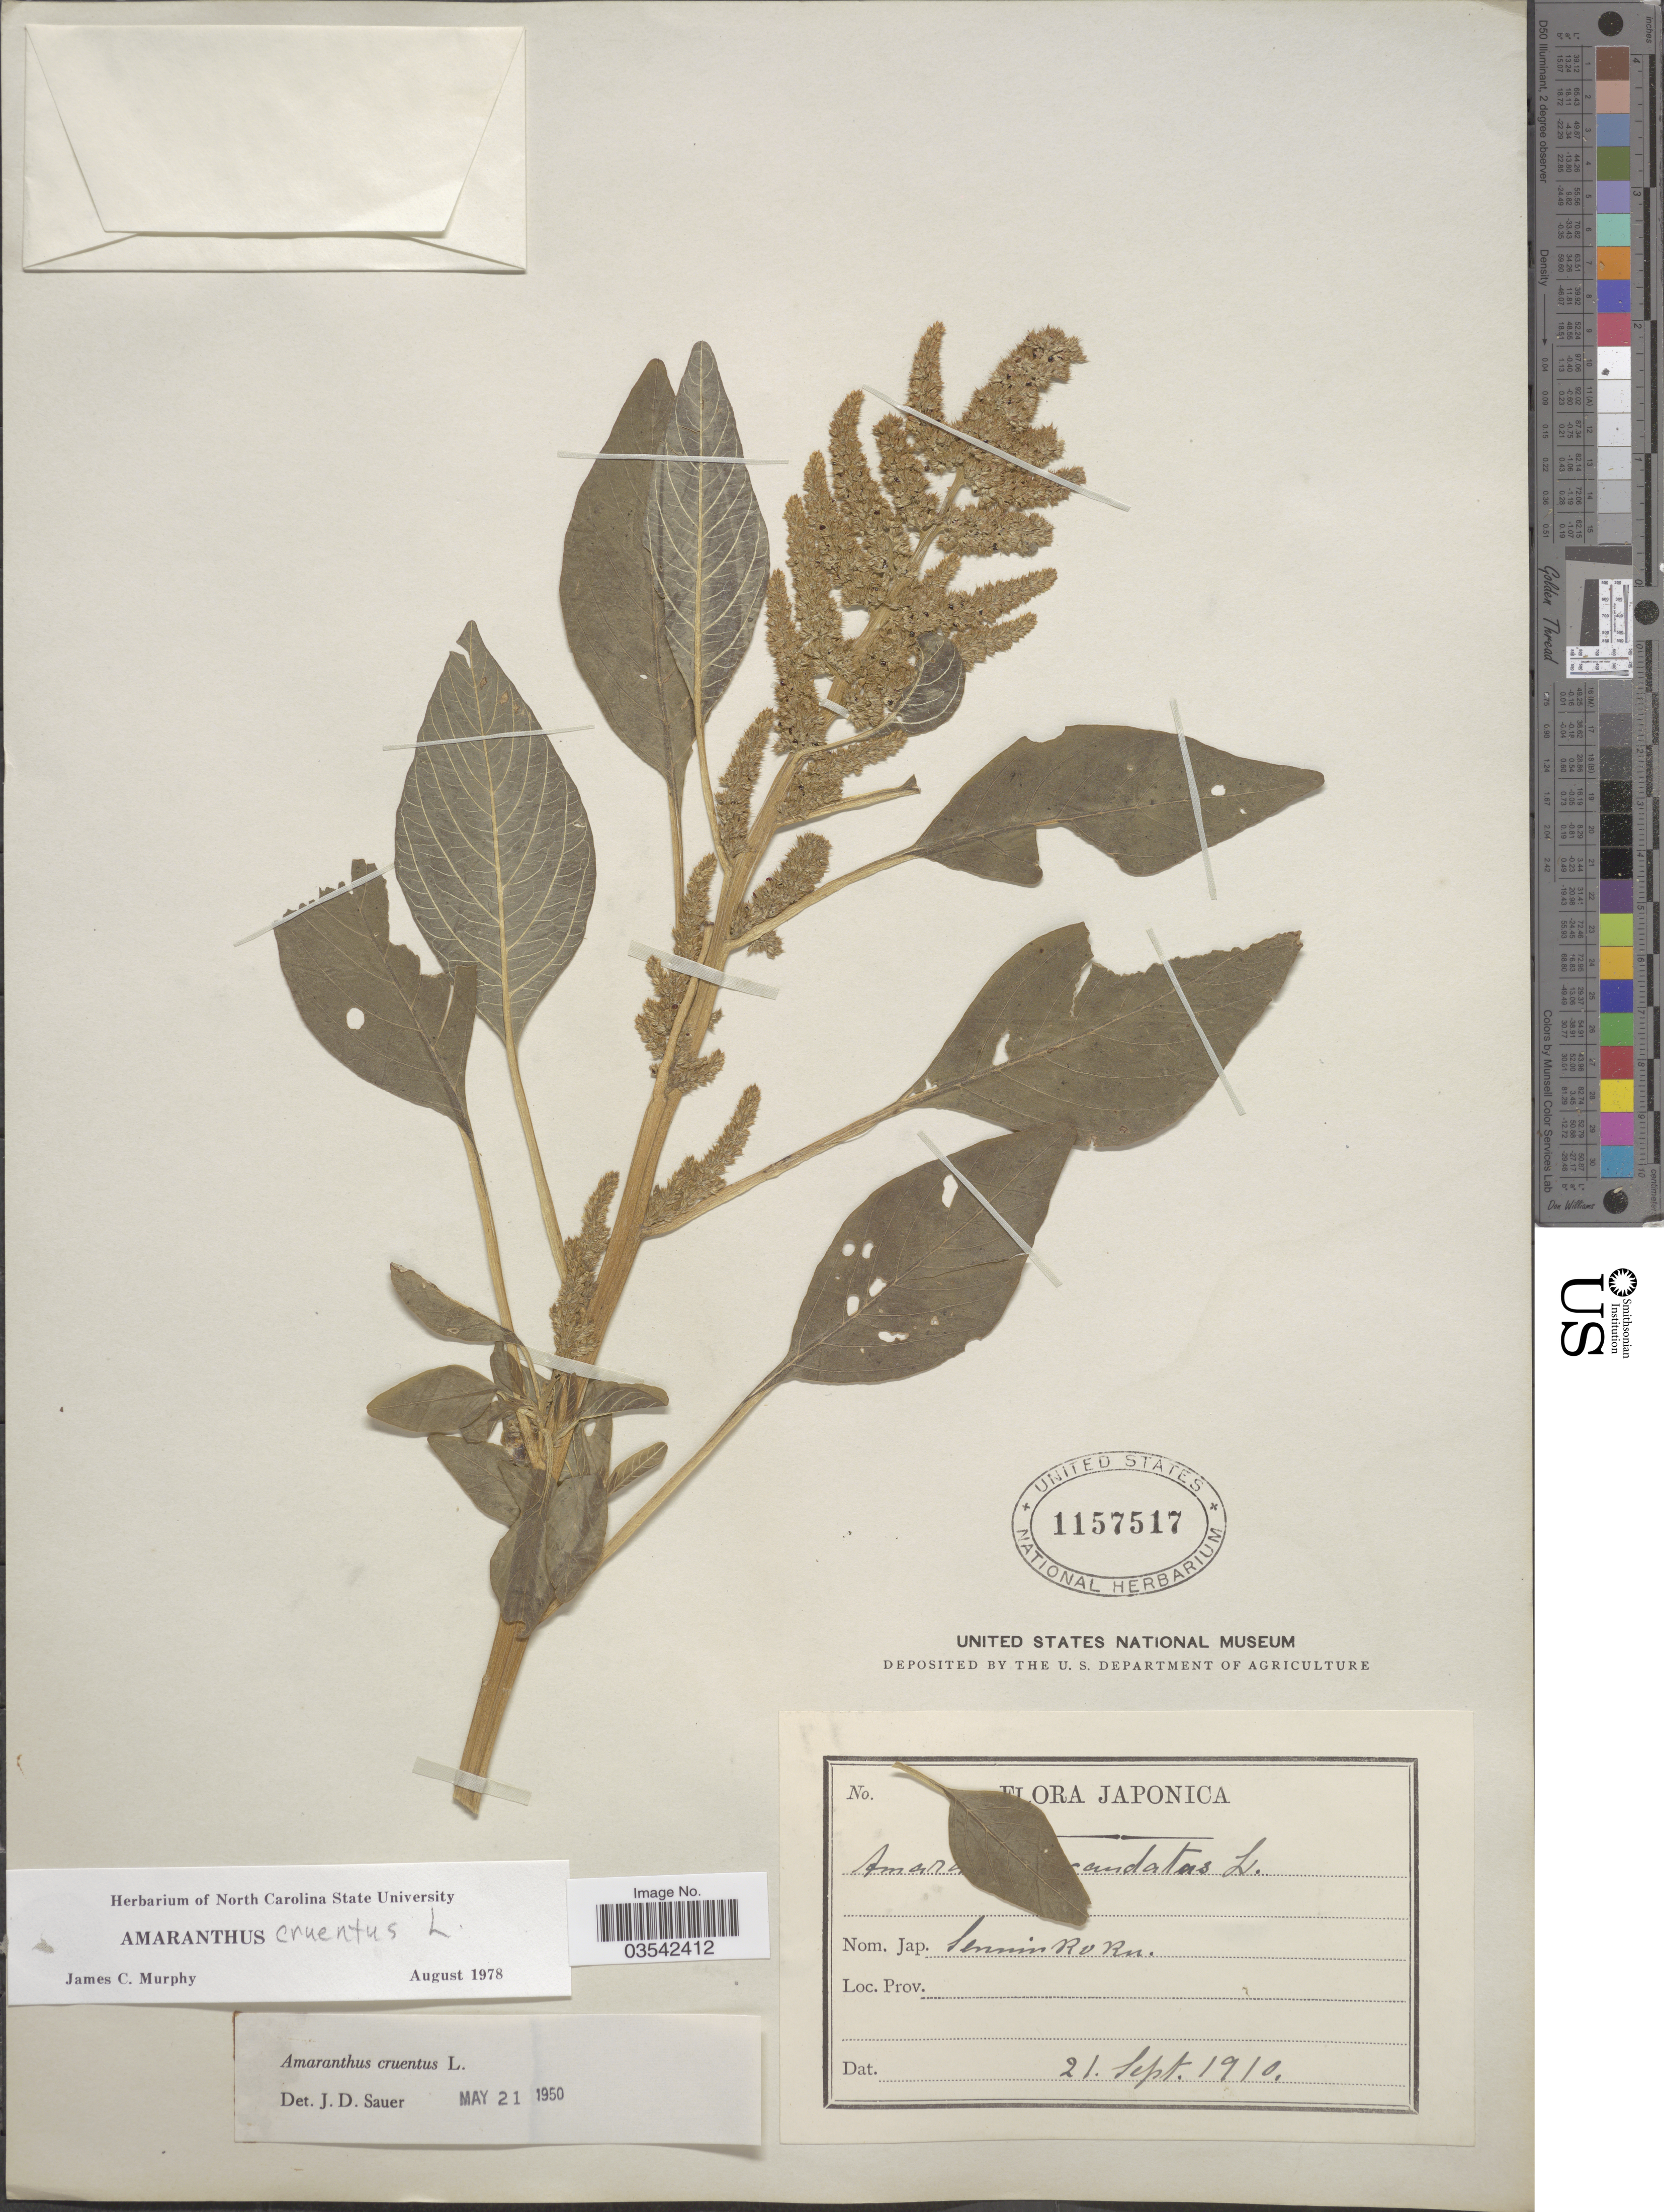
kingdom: Plantae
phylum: Tracheophyta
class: Magnoliopsida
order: Caryophyllales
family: Amaranthaceae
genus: Amaranthus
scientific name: Amaranthus cruentus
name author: L.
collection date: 1910-09-21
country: Japan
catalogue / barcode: US 1157517